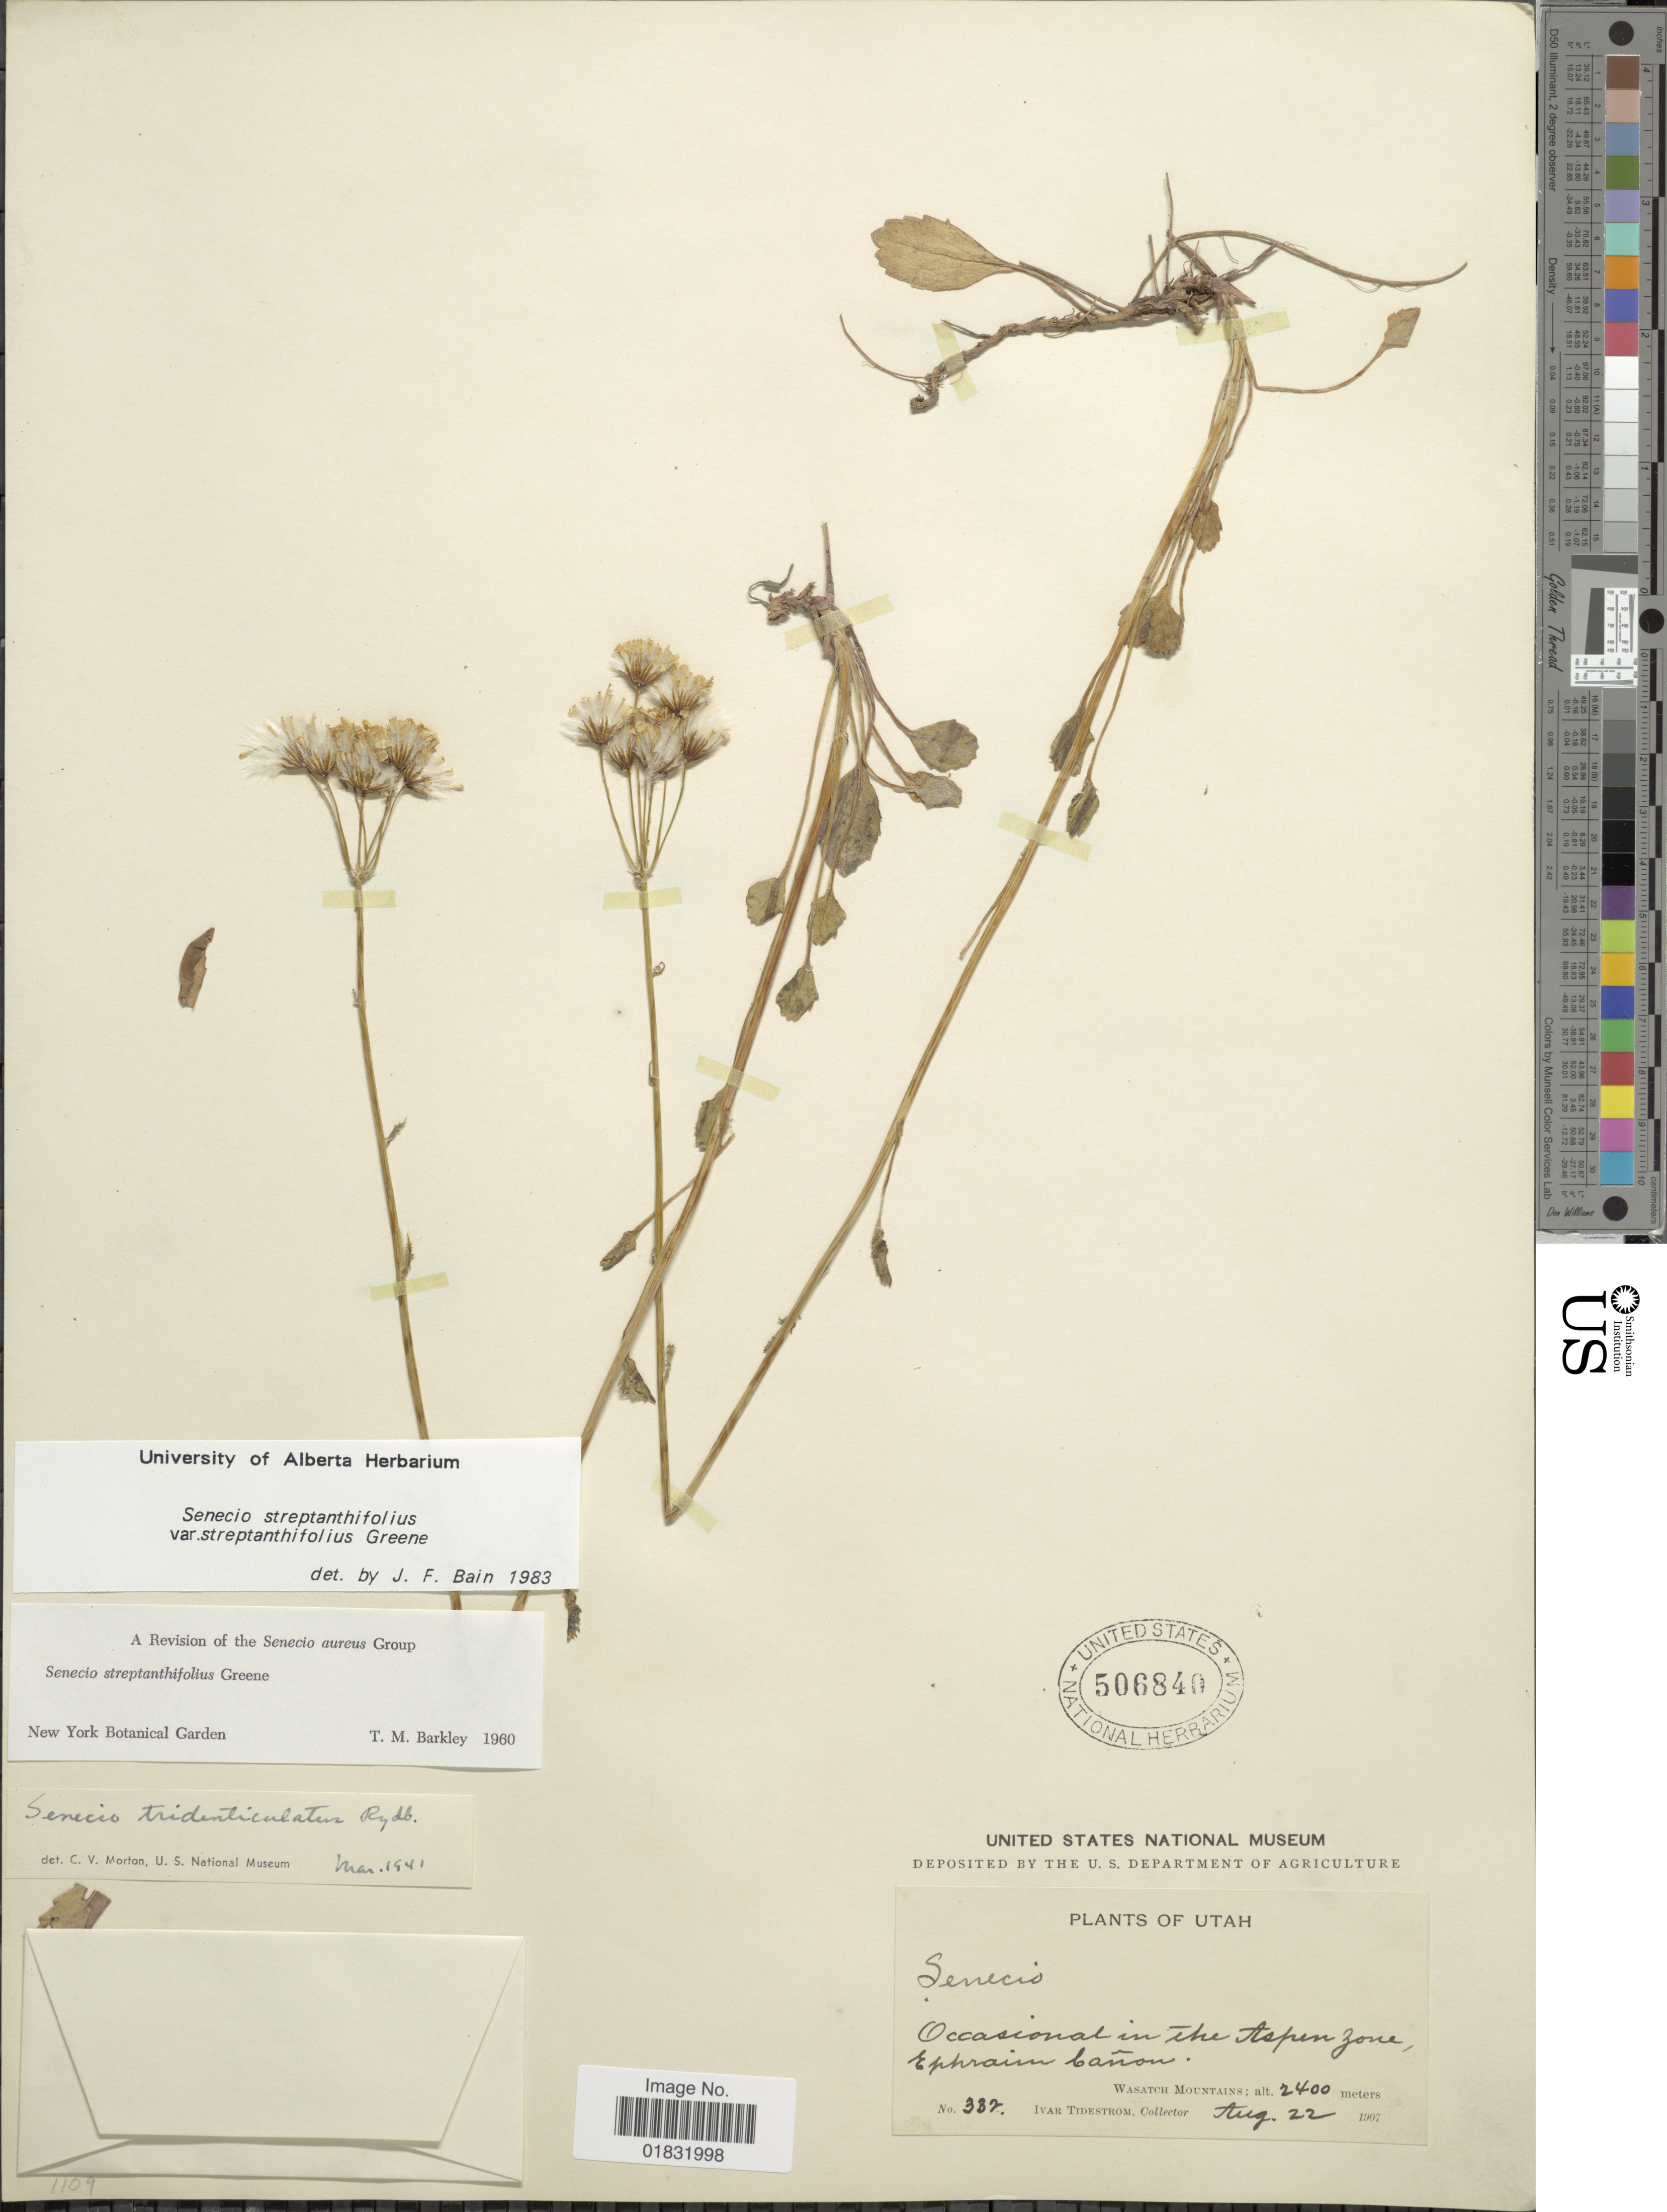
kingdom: Plantae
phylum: Tracheophyta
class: Magnoliopsida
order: Asterales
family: Asteraceae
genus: Packera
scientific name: Packera streptanthifolia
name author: (Greene) W.A. Weber & Á. Löve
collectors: I. F. Tidestrom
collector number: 332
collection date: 1907-08-22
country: United States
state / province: Utah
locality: Occasional in the Aspen Zone, Ephraim Cañon, Wasatch Mountains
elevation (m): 2400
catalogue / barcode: US 506840